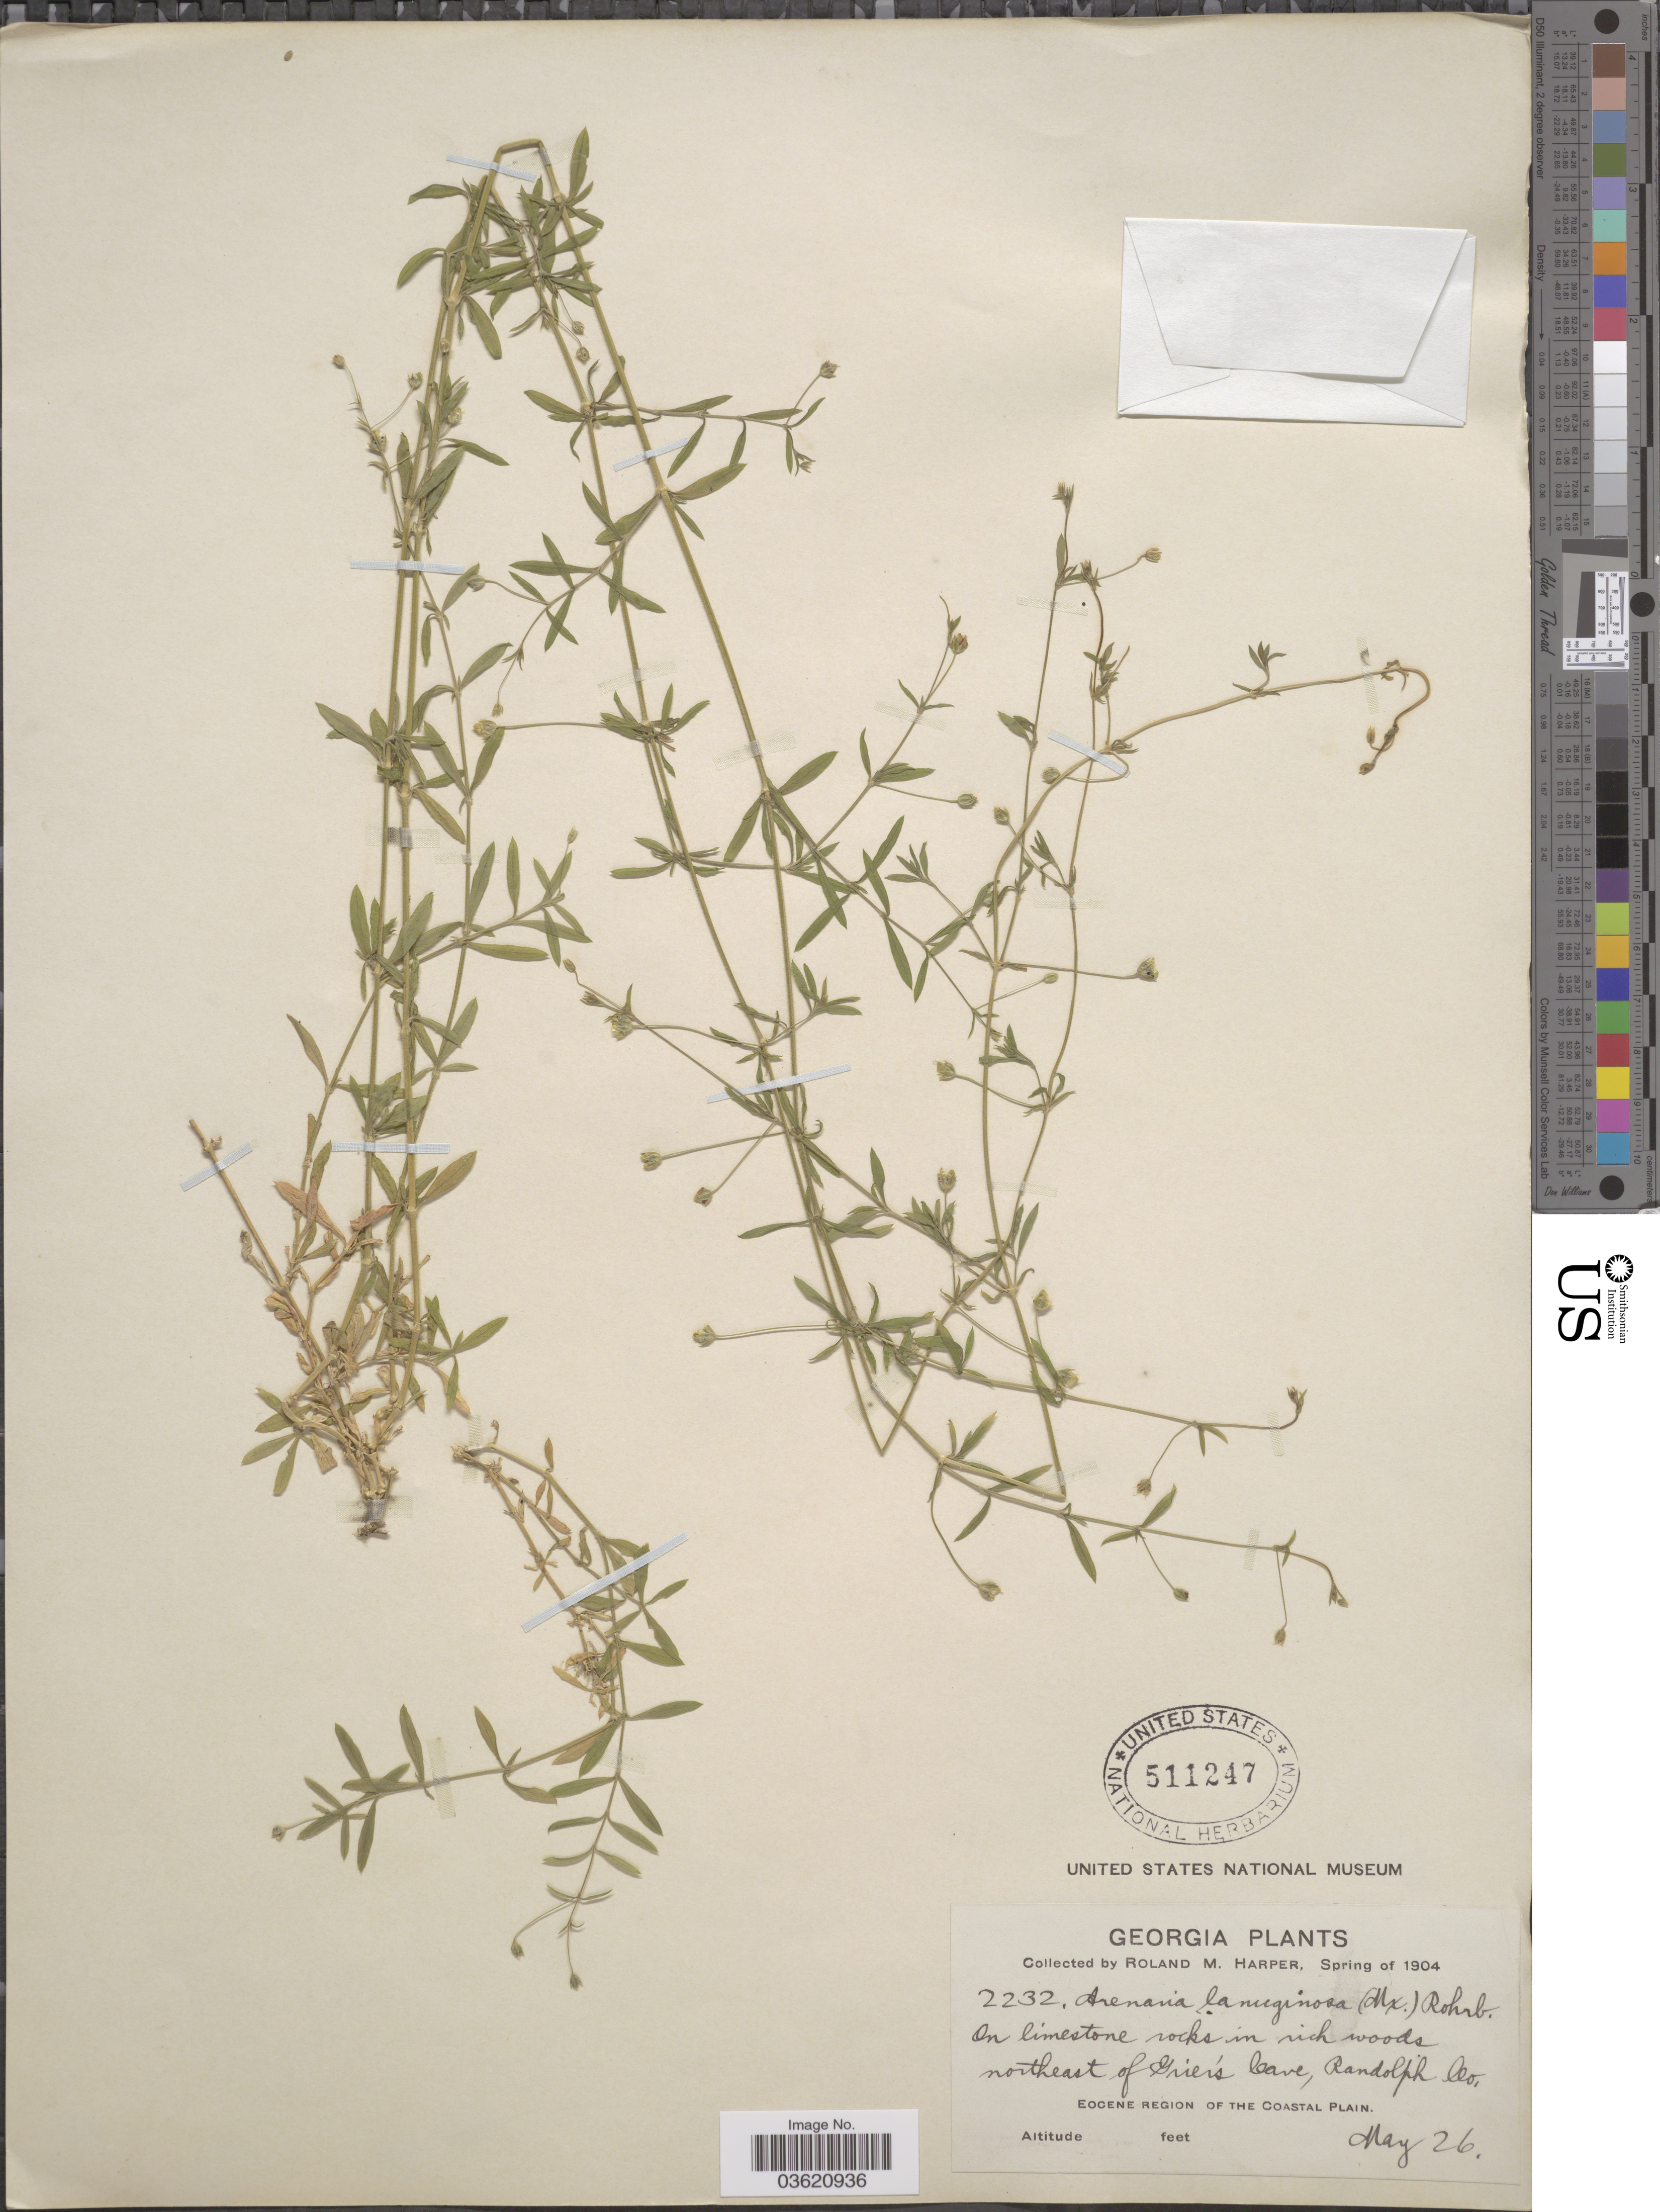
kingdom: Plantae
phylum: Tracheophyta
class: Magnoliopsida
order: Caryophyllales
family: Caryophyllaceae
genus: Arenaria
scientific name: Arenaria lanuginosa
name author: (Michx.) Rohrb.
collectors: R. M. Harper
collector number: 2232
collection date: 1904-05-26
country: United States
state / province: Georgia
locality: Northeast of Grier's Cave, Randolph Co. Eocene Region of the Coastal Plain.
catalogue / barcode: US 511247